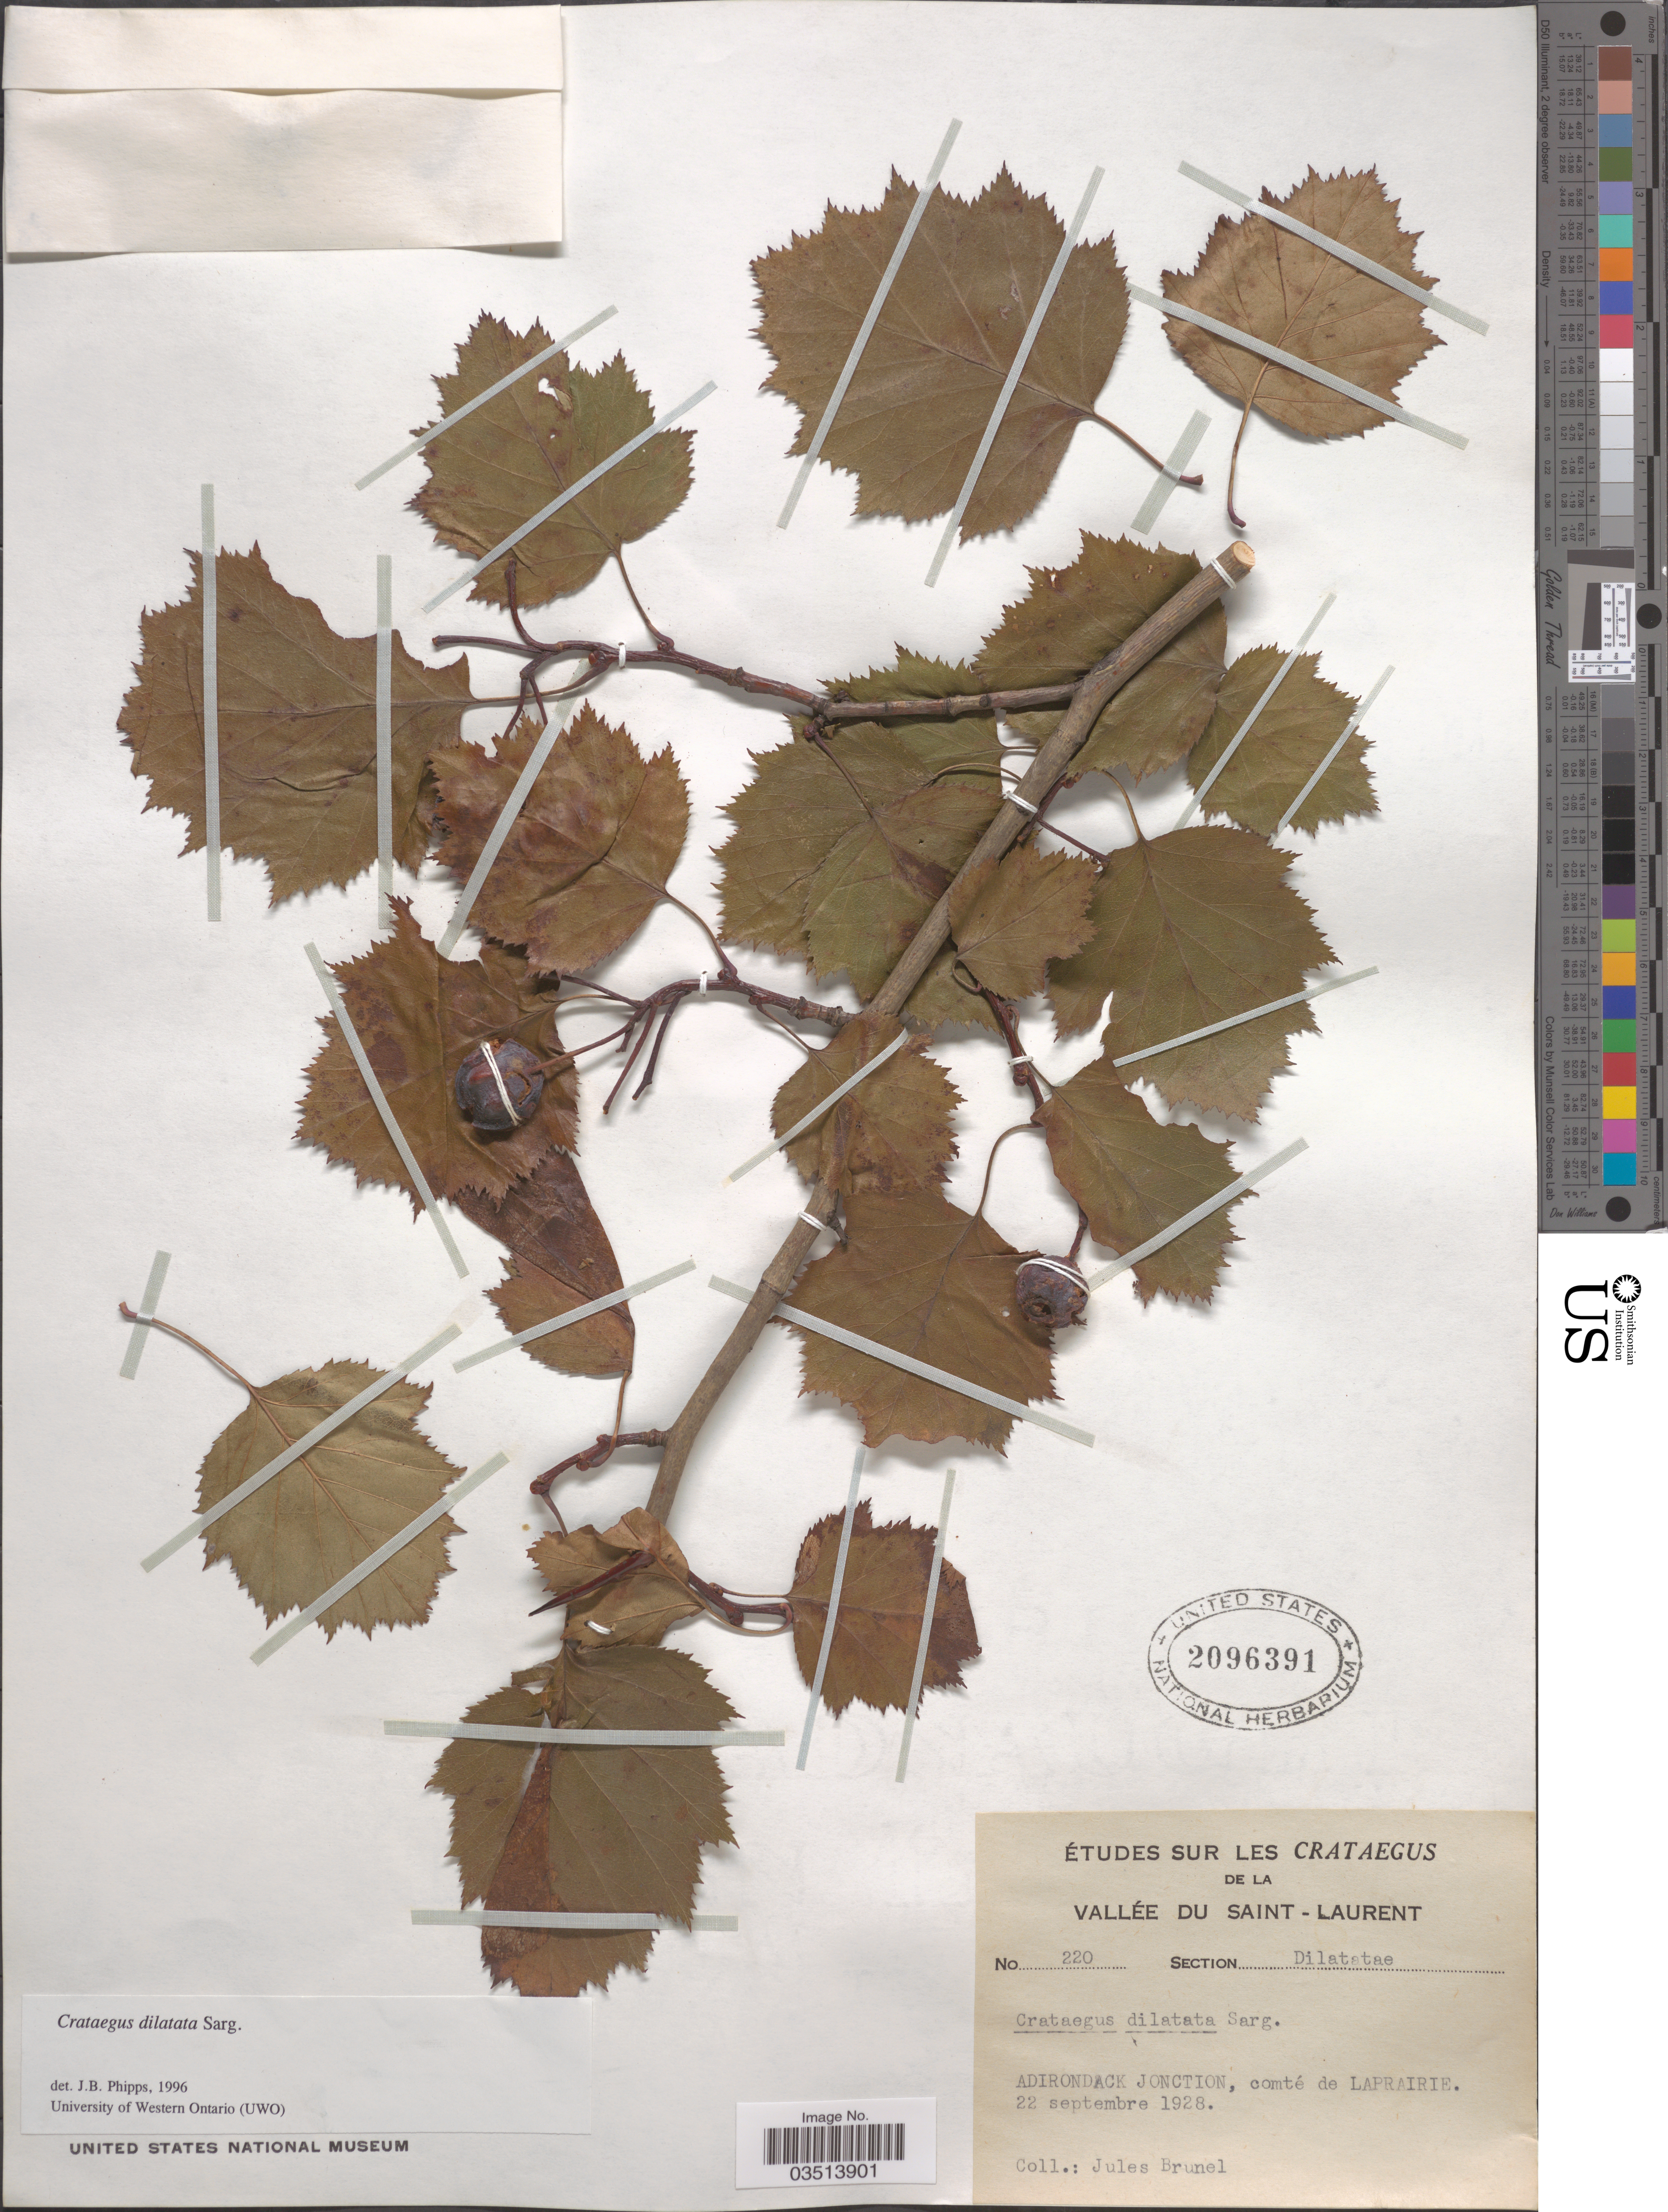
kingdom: Plantae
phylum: Tracheophyta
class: Magnoliopsida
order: Rosales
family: Rosaceae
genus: Crataegus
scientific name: Crataegus coccinioides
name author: Ashe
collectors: J. Brunel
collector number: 220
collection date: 1928-09-22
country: Canada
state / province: Quebec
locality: Vallée du Saint-Laurent. Adirondack Jonction, comté de Laprairie.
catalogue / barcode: US 2096391